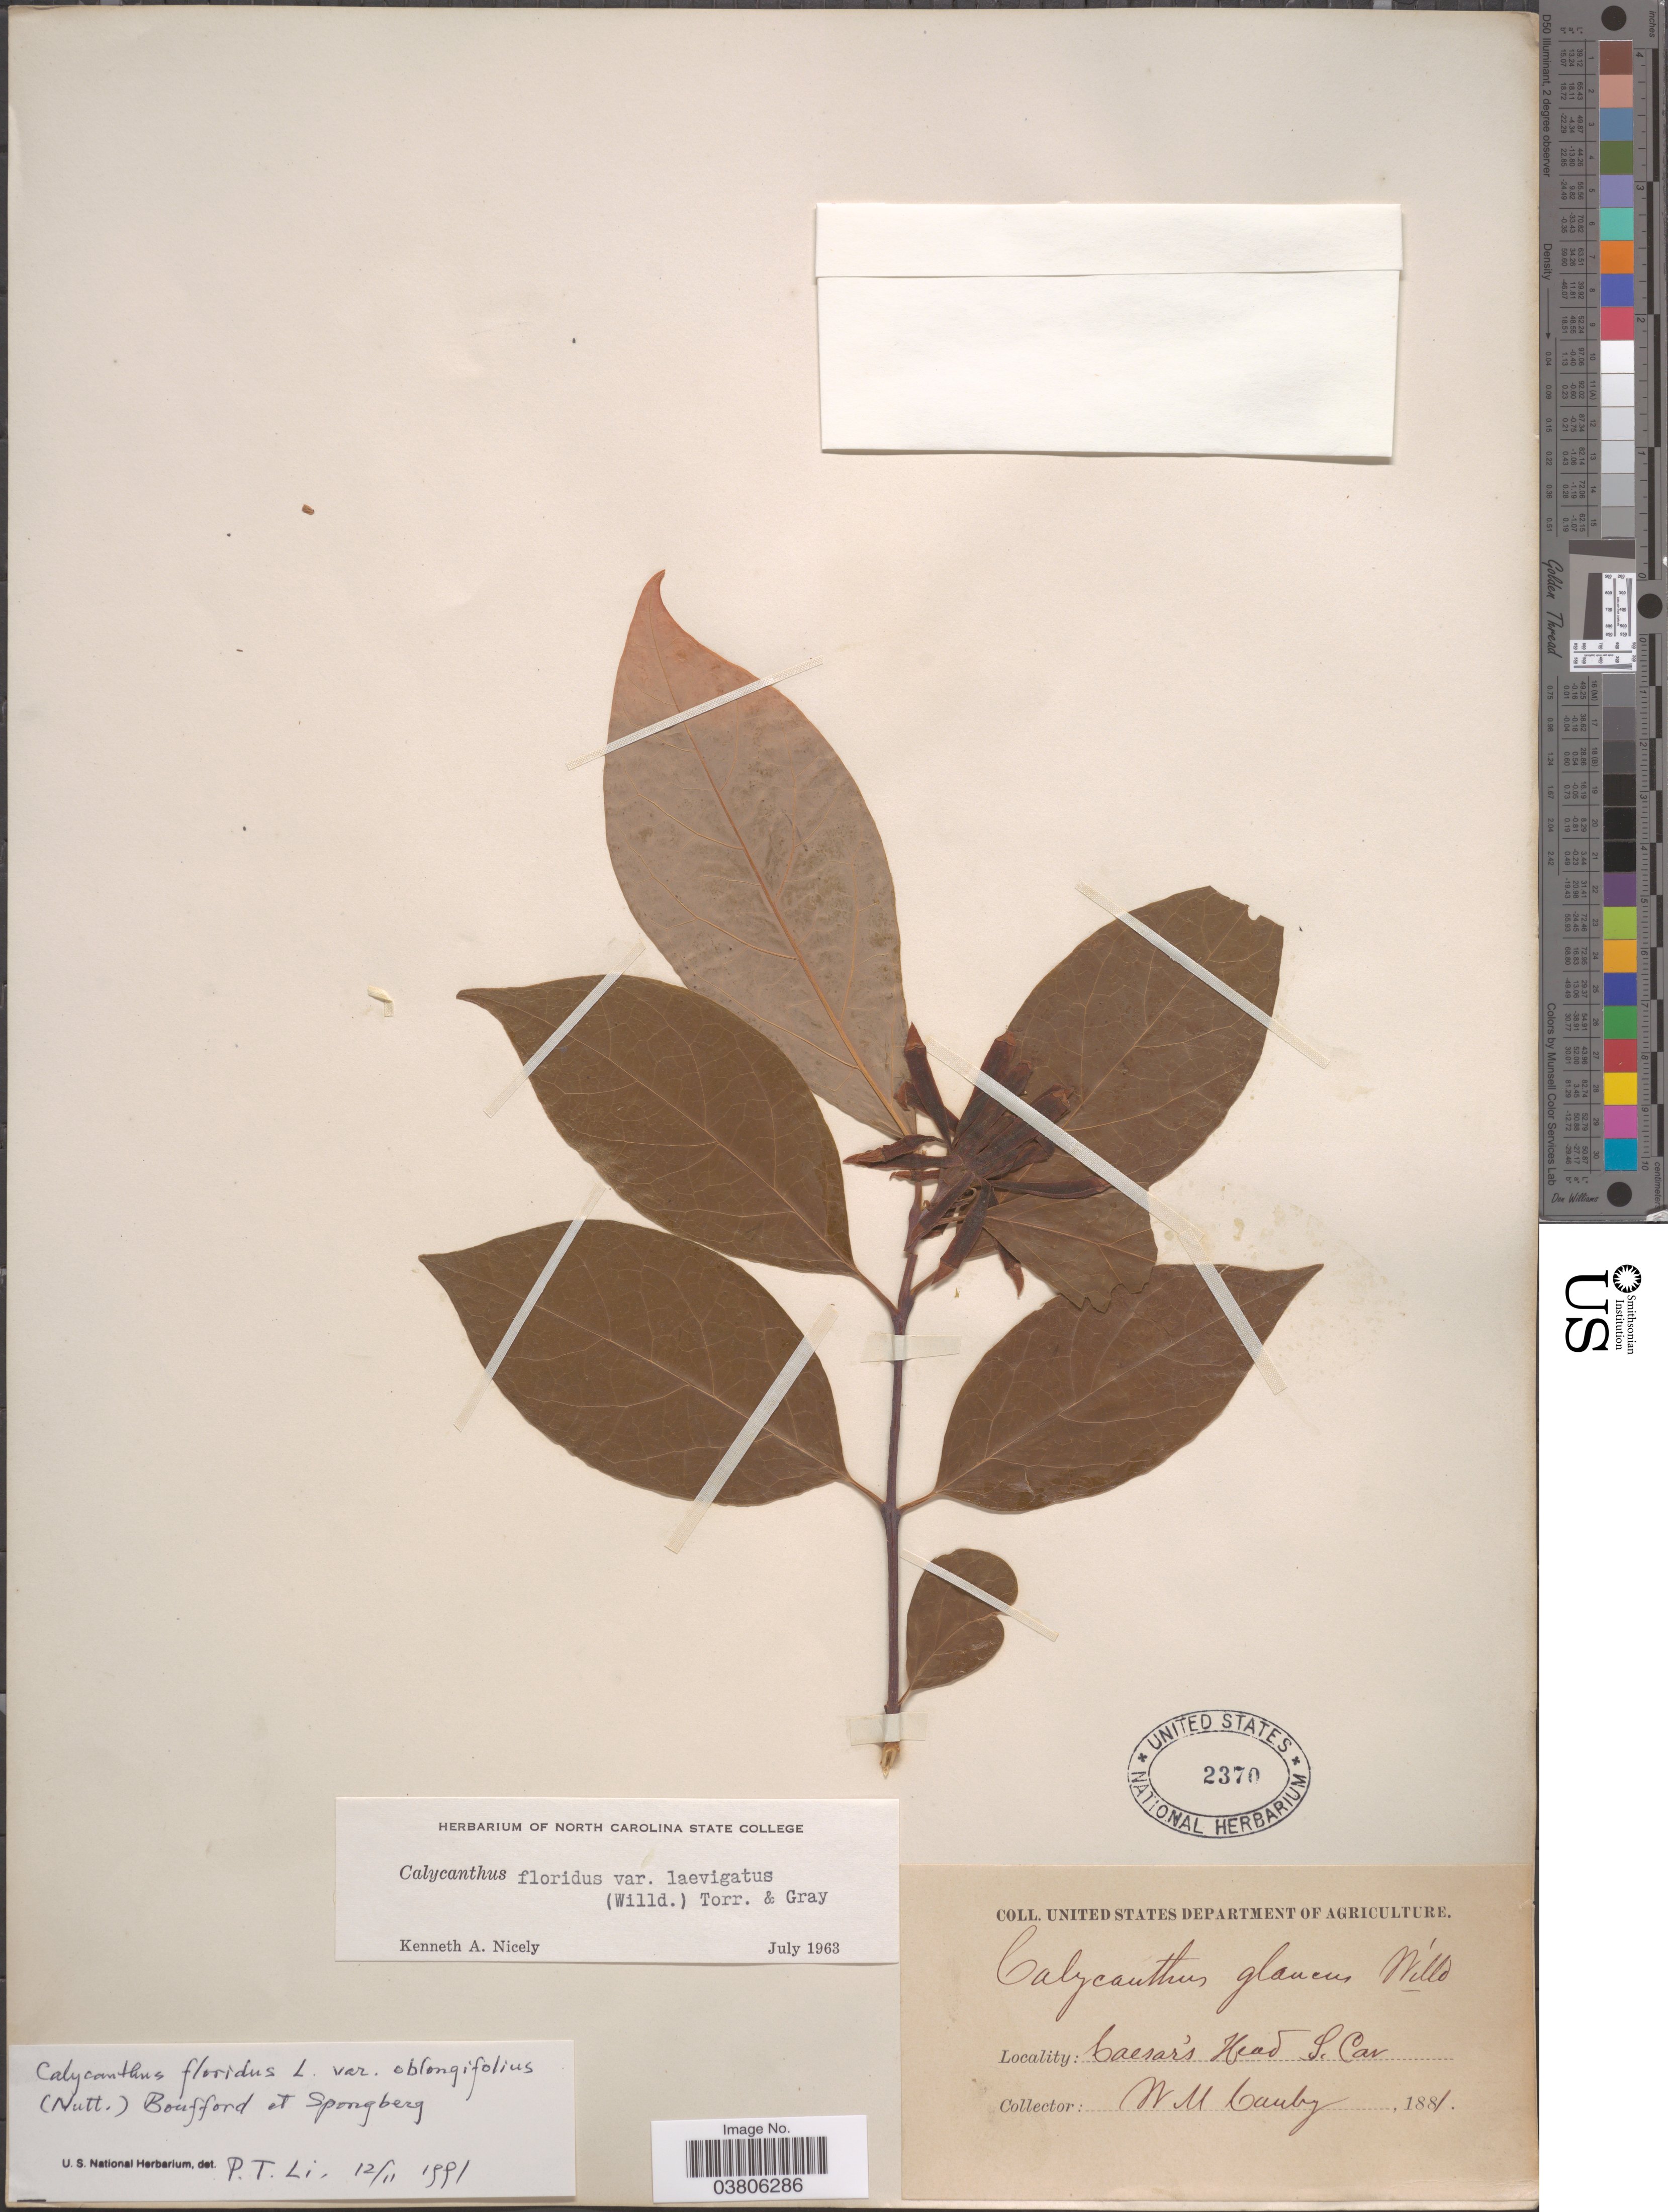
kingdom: Plantae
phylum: Tracheophyta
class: Magnoliopsida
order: Laurales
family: Calycanthaceae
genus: Calycanthus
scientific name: Calycanthus floridus var. laevigatus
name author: (Willd.) Torr. & A. Gray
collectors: W. Canby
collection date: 1881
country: United States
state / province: South Carolina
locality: Caesar's Head.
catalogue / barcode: US 2370